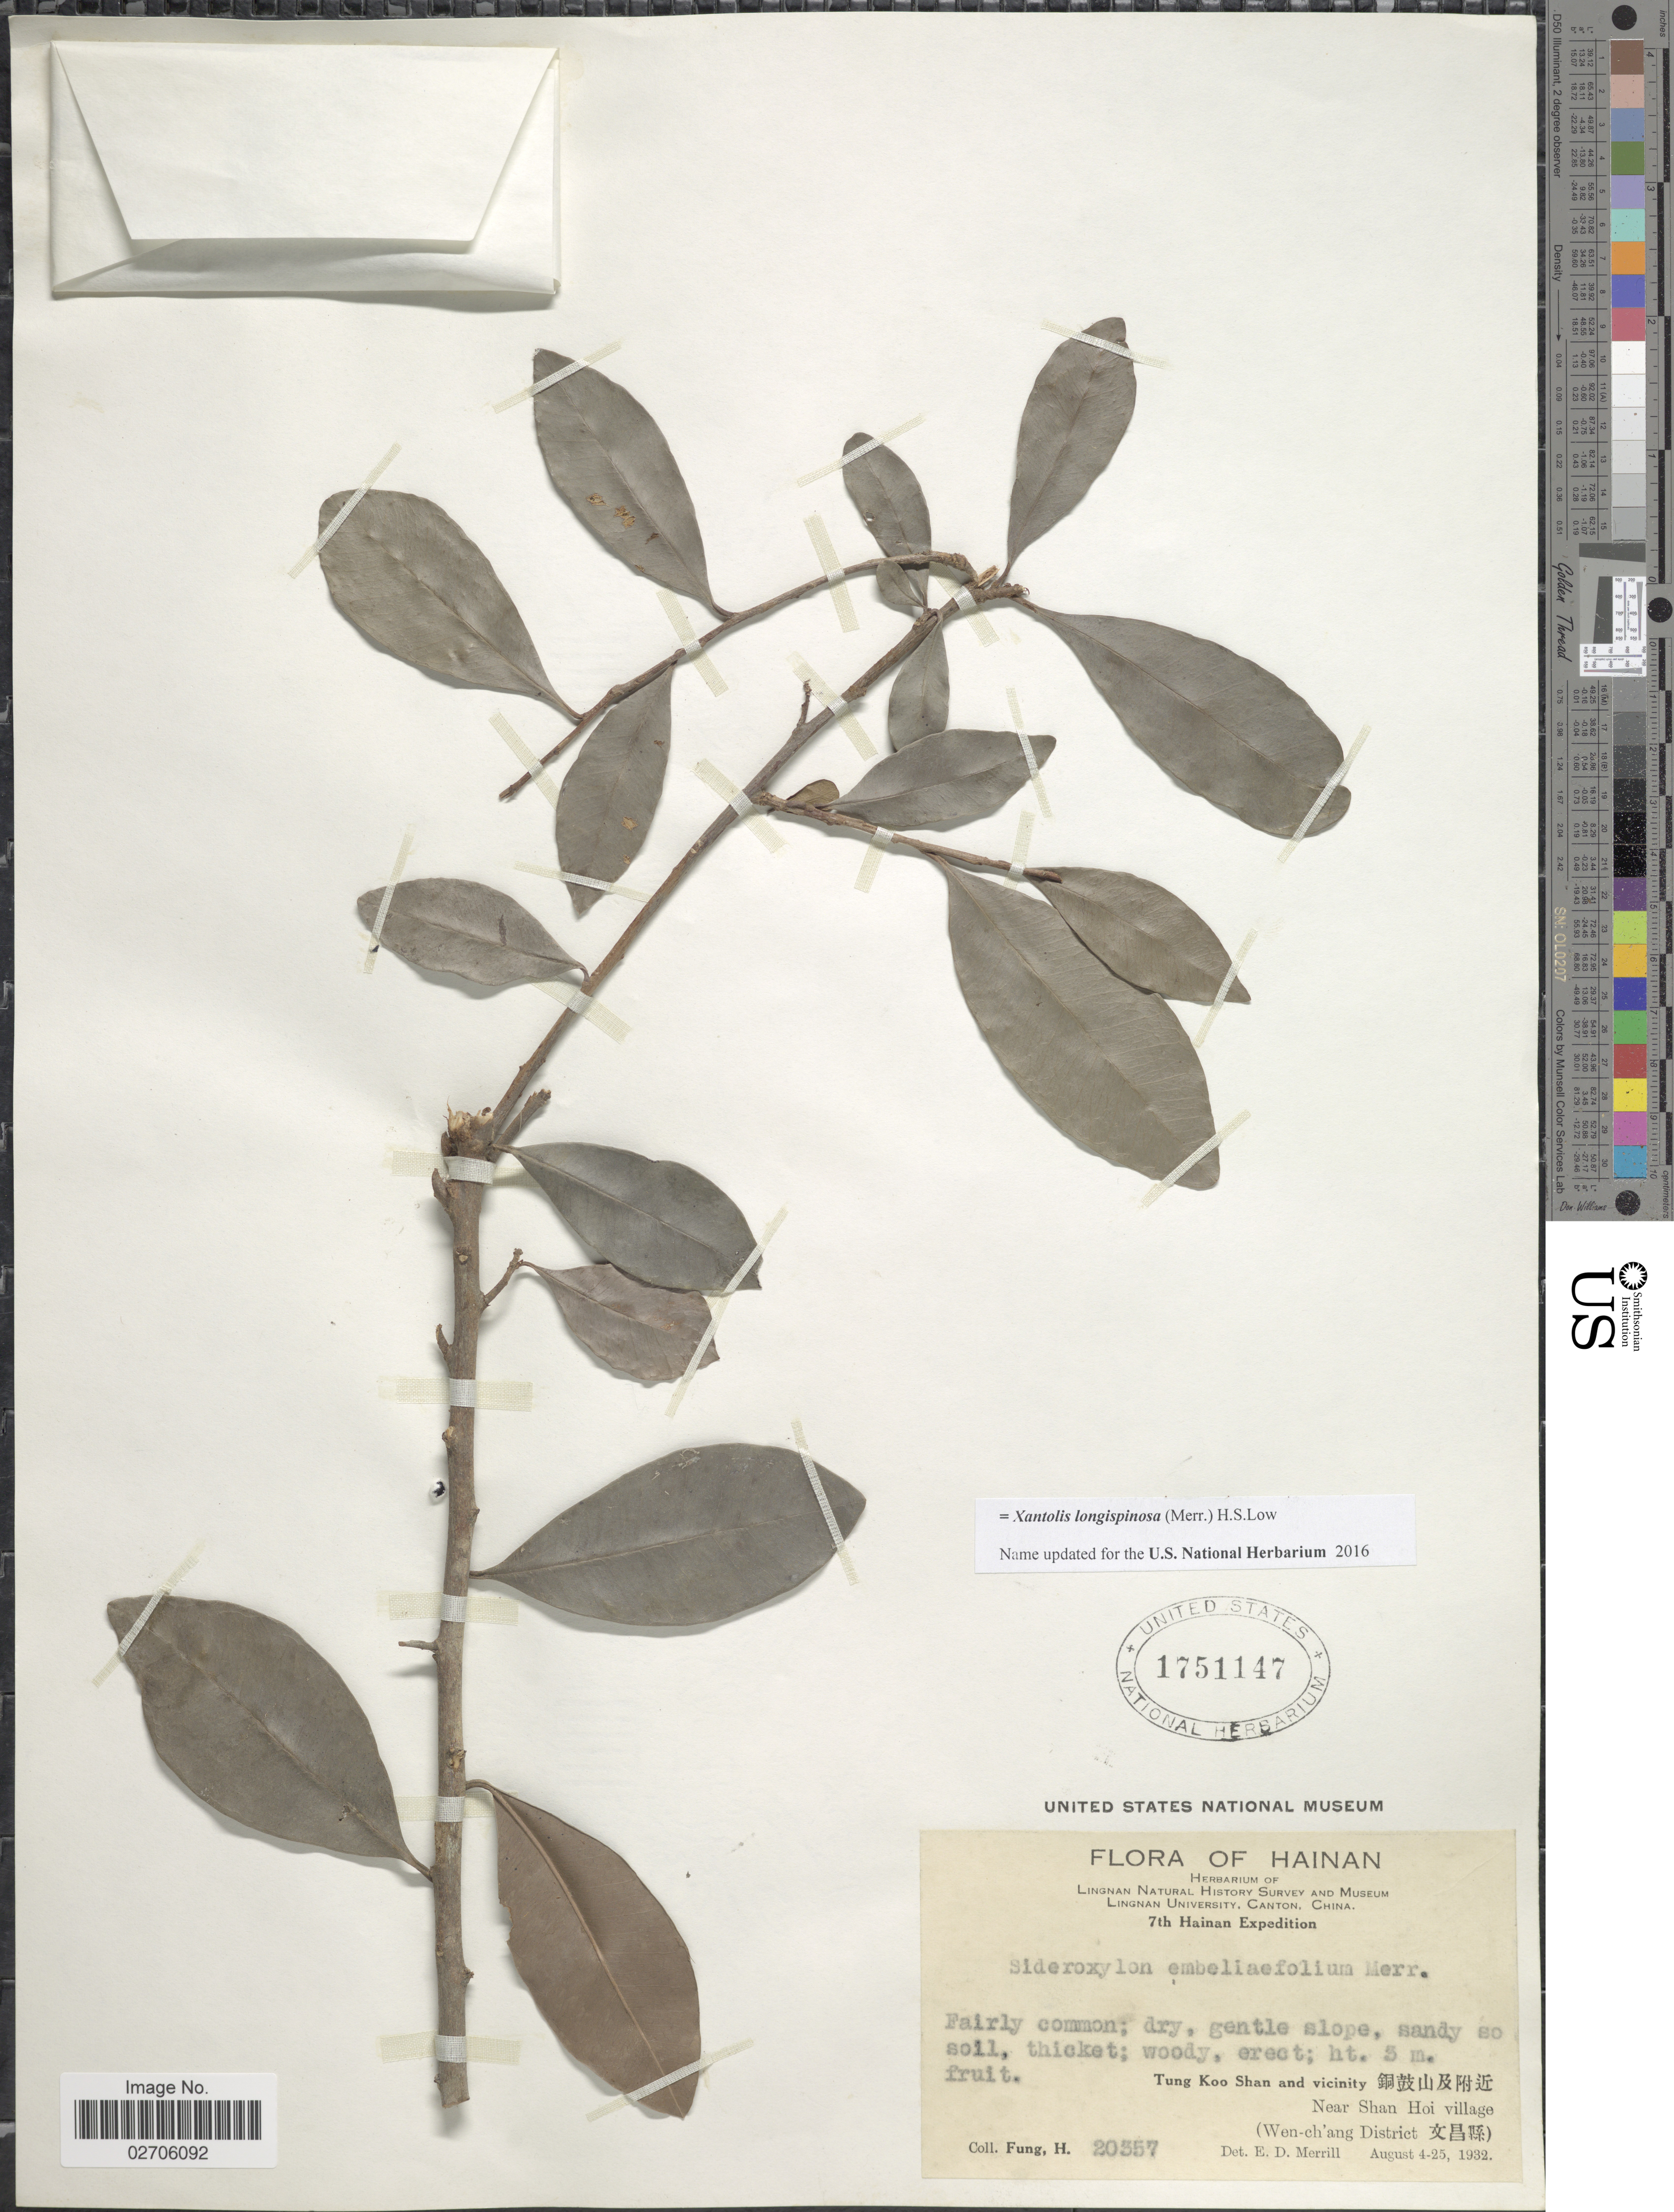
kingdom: Plantae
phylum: Tracheophyta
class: Magnoliopsida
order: Ericales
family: Sapotaceae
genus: Xantolis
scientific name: Xantolis longispinosa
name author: (Merr.) H.S. Lo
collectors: H. Fung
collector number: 20357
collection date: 1932-08-04/1932-08-25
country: China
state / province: Hainan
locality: Tung Koo Shan and vicinity. Near Shan Hoi village (Wen-ch'ang District).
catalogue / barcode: US 1751147